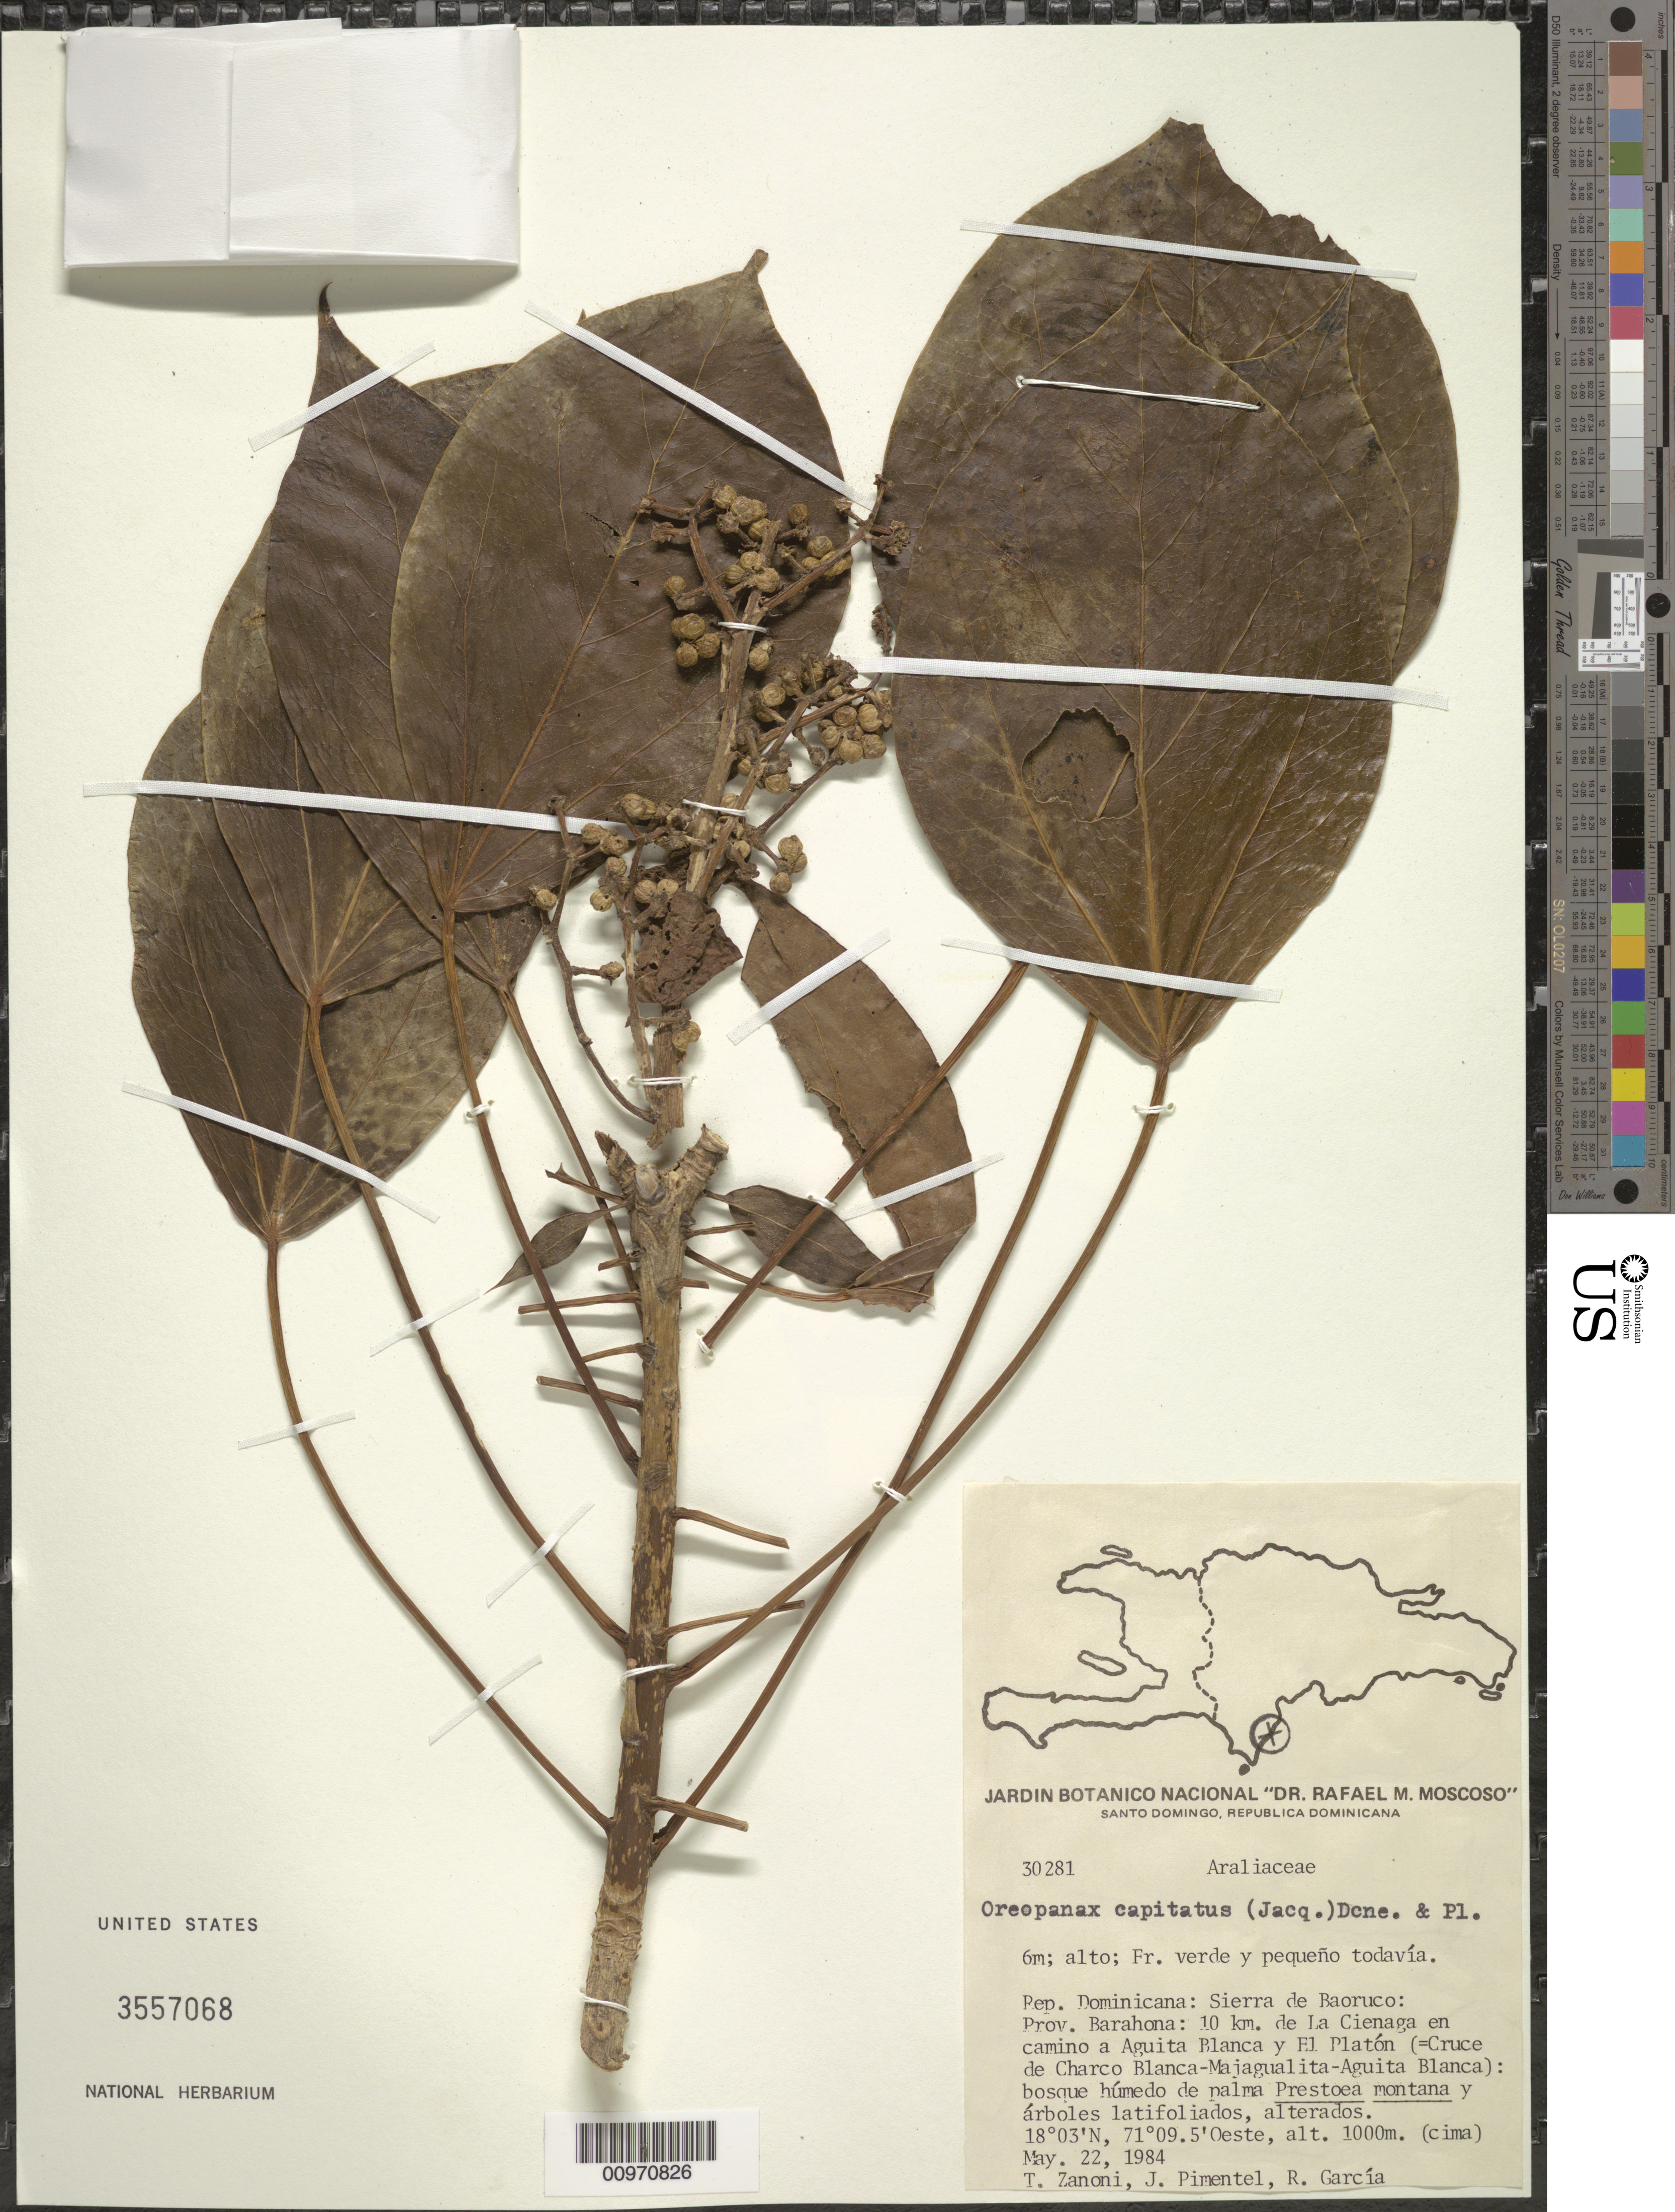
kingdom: Plantae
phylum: Tracheophyta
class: Magnoliopsida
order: Apiales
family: Araliaceae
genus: Oreopanax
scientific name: Oreopanax capitatus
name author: (Jacq.) Decne. & Planch.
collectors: T. A. Zanoni, J. Pimentel & R. G. García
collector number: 30281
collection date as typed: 22 May 1984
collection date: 1984-05-22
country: Dominican Republic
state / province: Barahona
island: Hispaniola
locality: Sierra de Baoruco, 10 km de la Cienaga en camino a Aguita Blanca y El Platón (=Cruce de Charco Blanco-Majagualita-Aguita Blanca)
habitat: Bosque húmedo de palma Prestoea montana y árboles latifolidos, alterados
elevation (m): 1000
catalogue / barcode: US 3557068